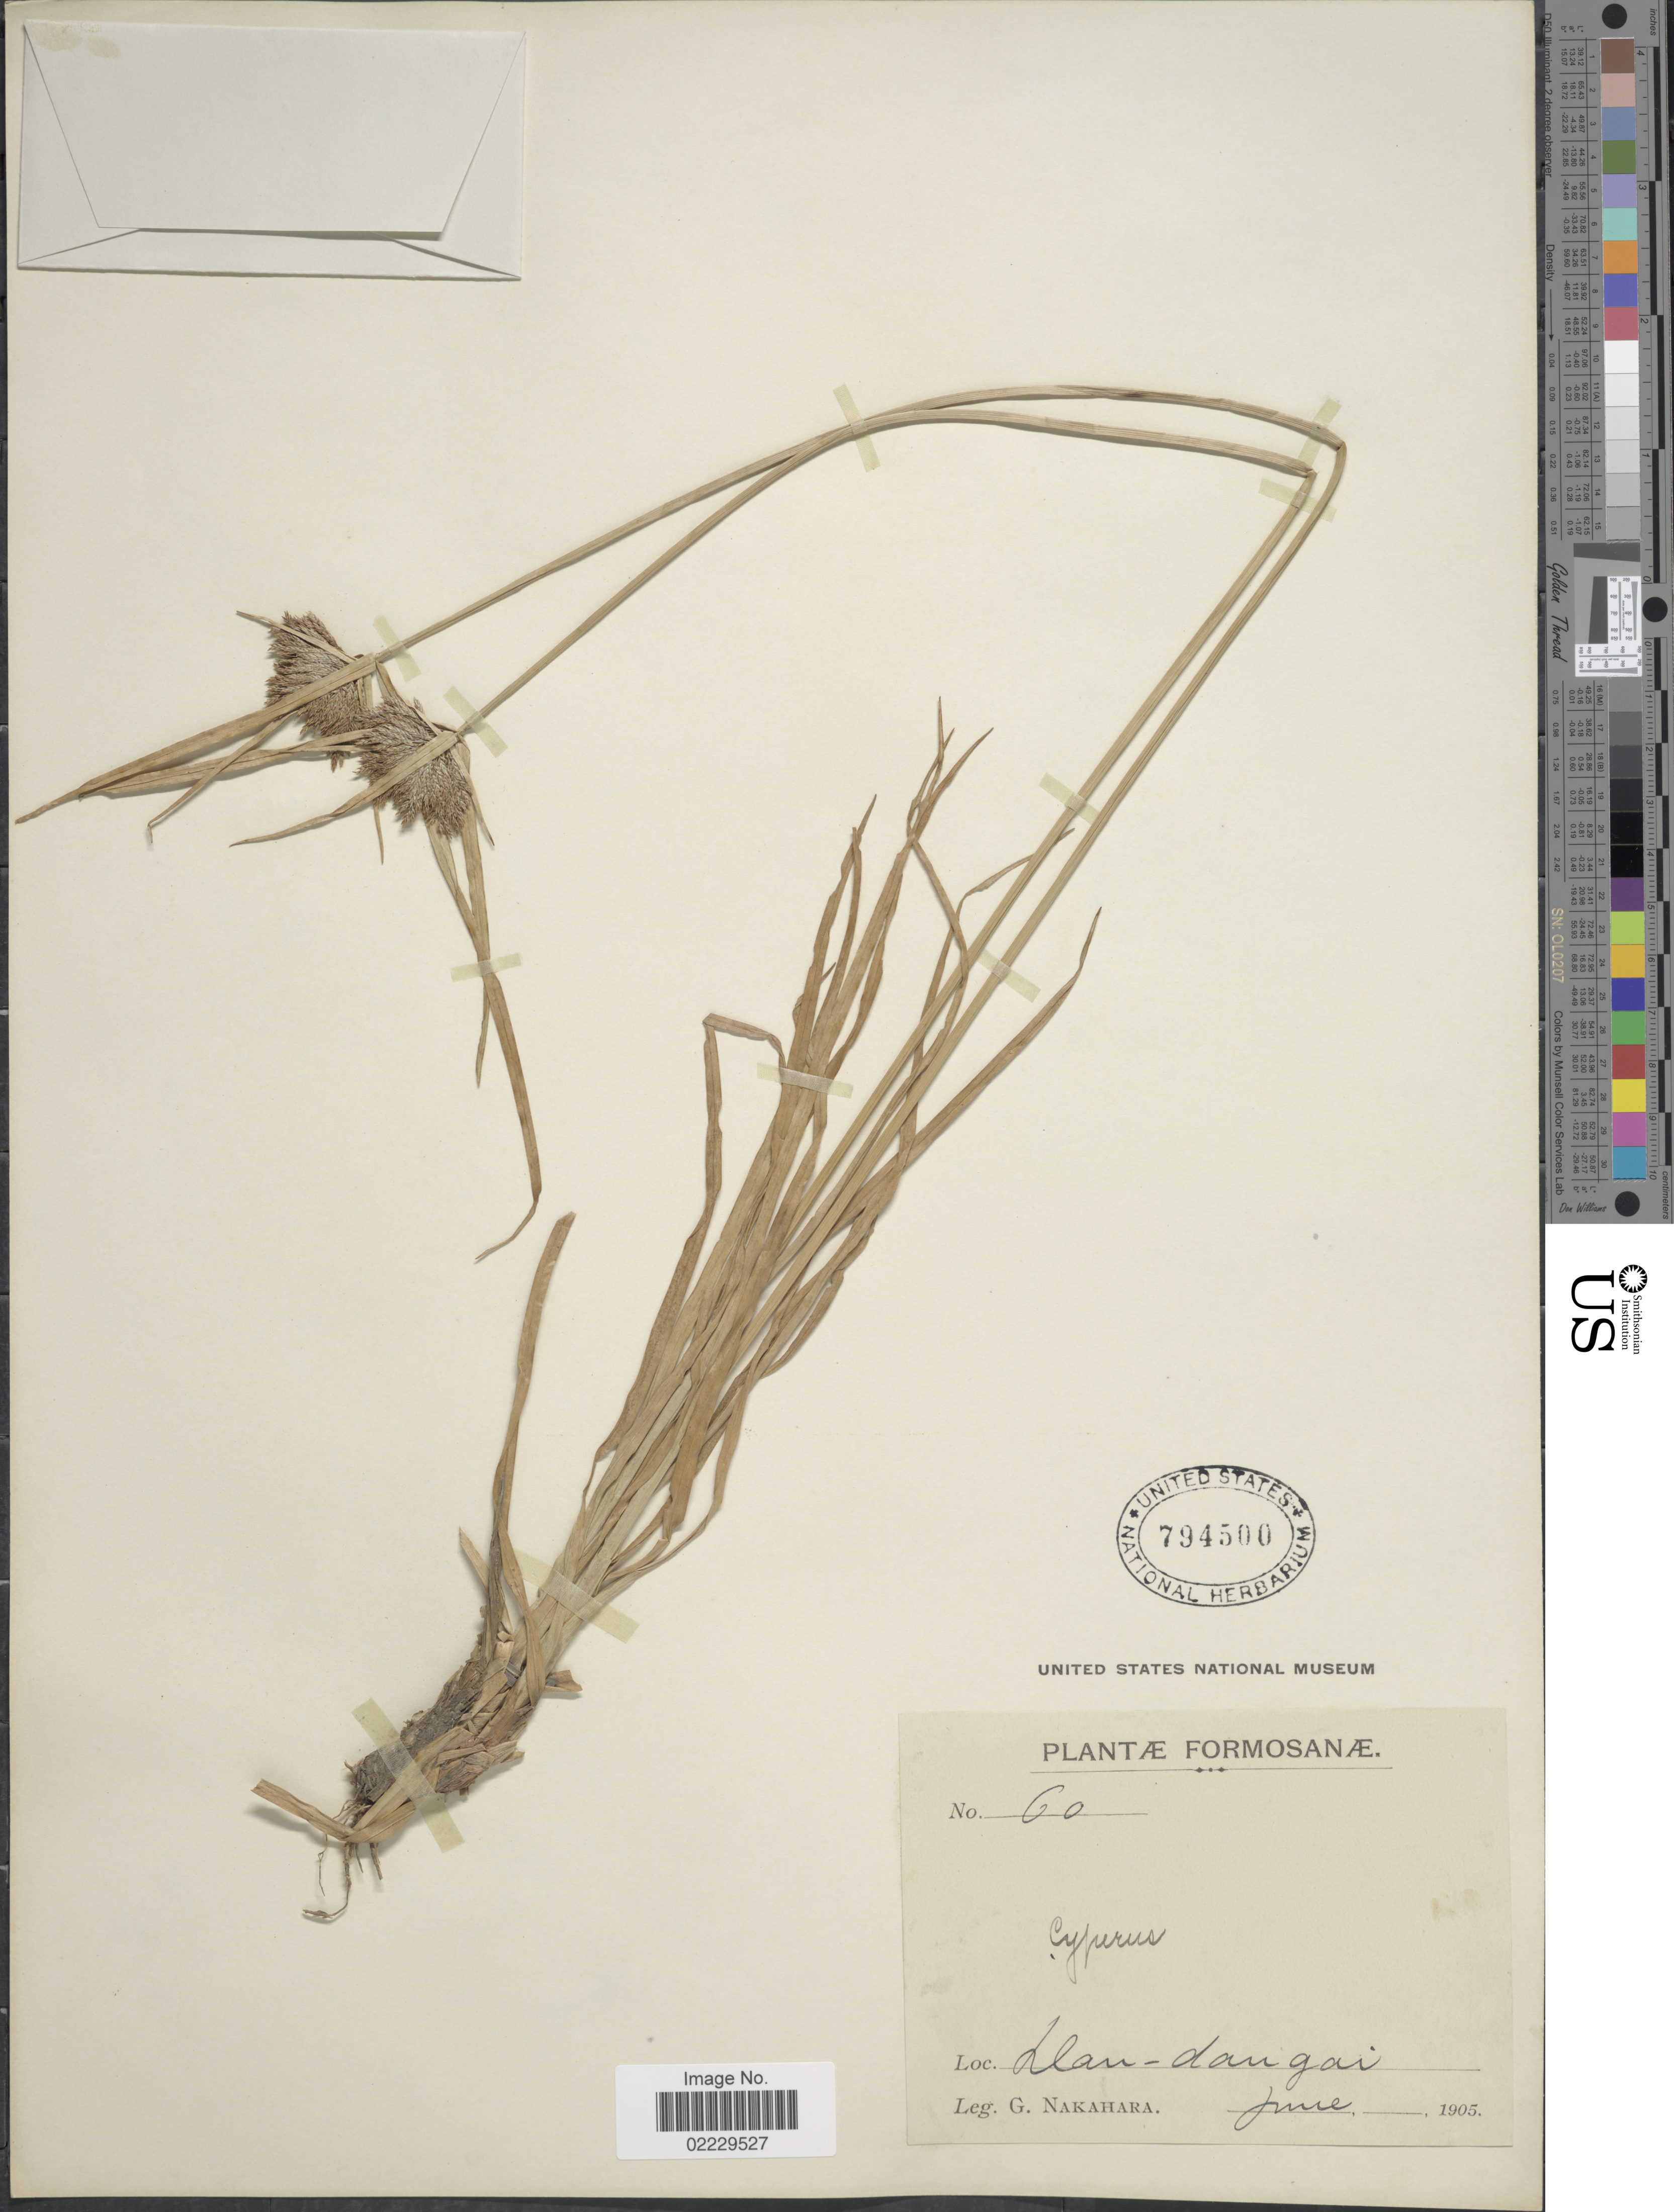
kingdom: Plantae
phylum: Tracheophyta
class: Liliopsida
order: Poales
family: Cyperaceae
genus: Cyperus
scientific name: Cyperus polystachyos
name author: Rottb.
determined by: Strong, Mark T., (BOT), Smithsonian Institution - National Museum of Natural History (UNITED STATES)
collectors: G. Nakahara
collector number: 60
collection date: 1905-06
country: Taiwan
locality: Formosanae, Dan-dangai [interpreted]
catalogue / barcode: US 794500